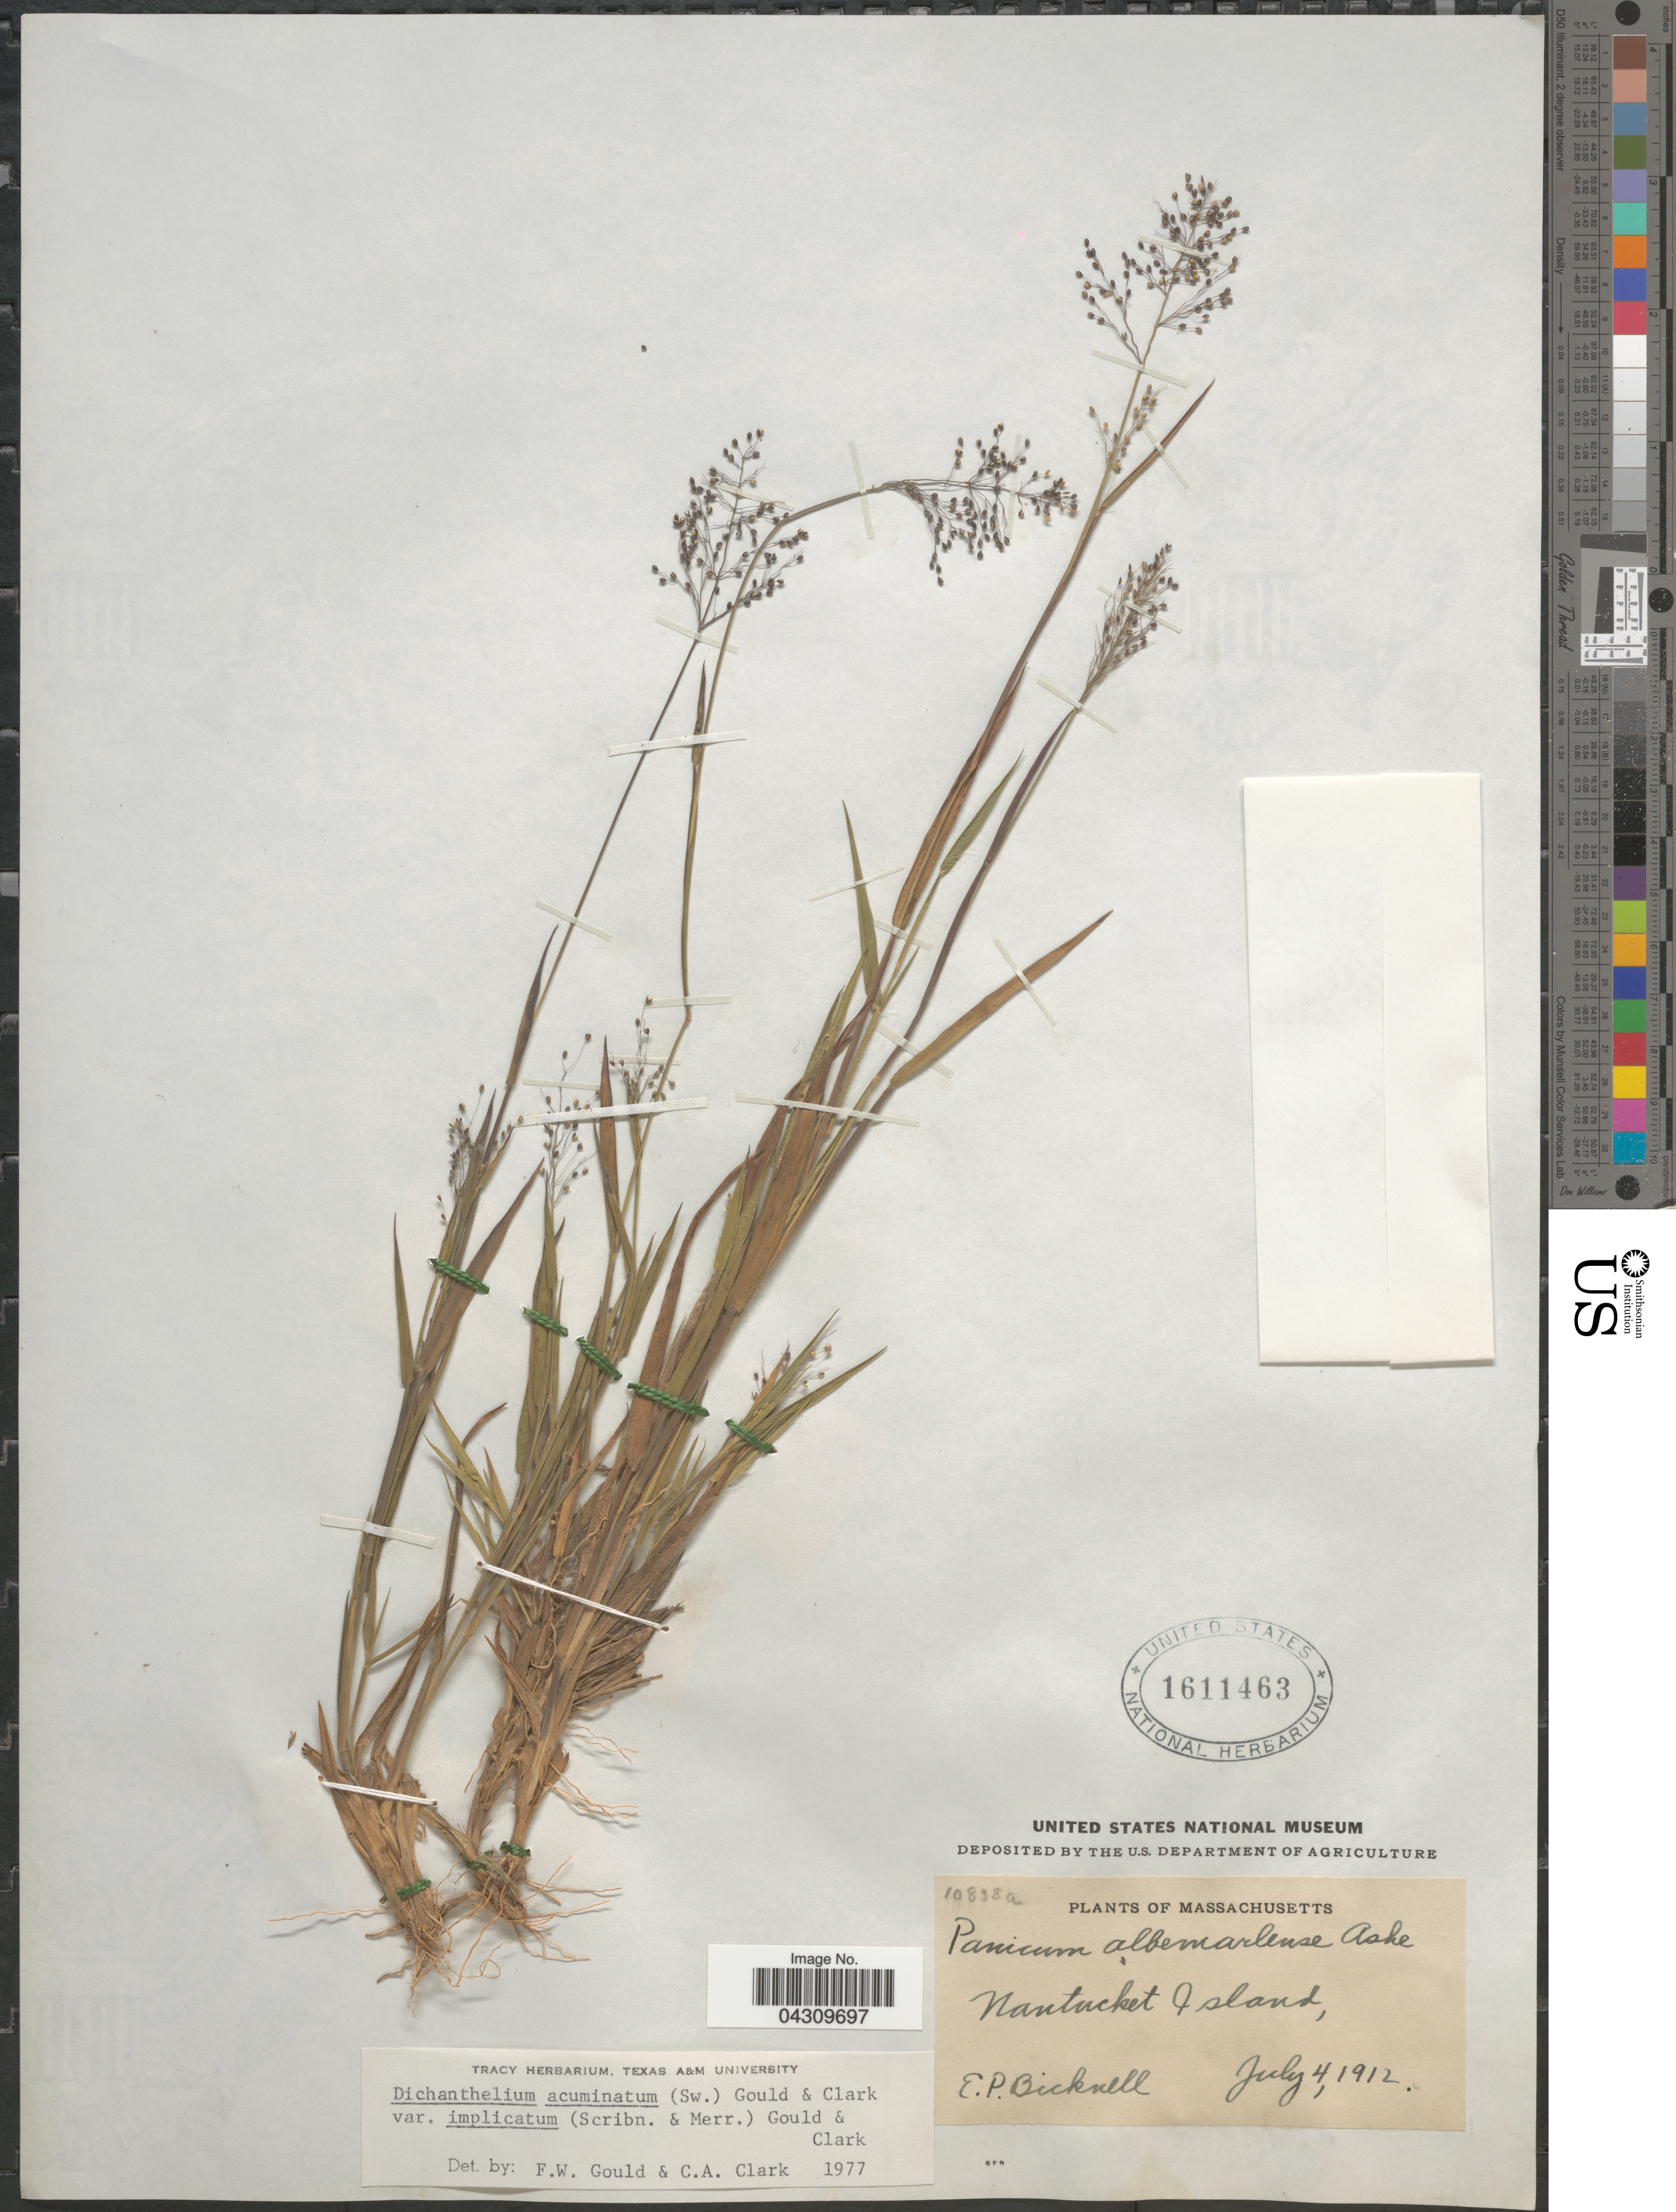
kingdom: Plantae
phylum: Tracheophyta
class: Liliopsida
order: Poales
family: Poaceae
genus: Dichanthelium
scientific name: Dichanthelium acuminatum var. acuminatum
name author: (Sw.) Gould & C.A. Clark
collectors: E. P. Bicknell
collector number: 10838a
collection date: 1912-07-04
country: United States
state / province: Massachusetts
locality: Nantucket Island.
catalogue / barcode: US 1611463